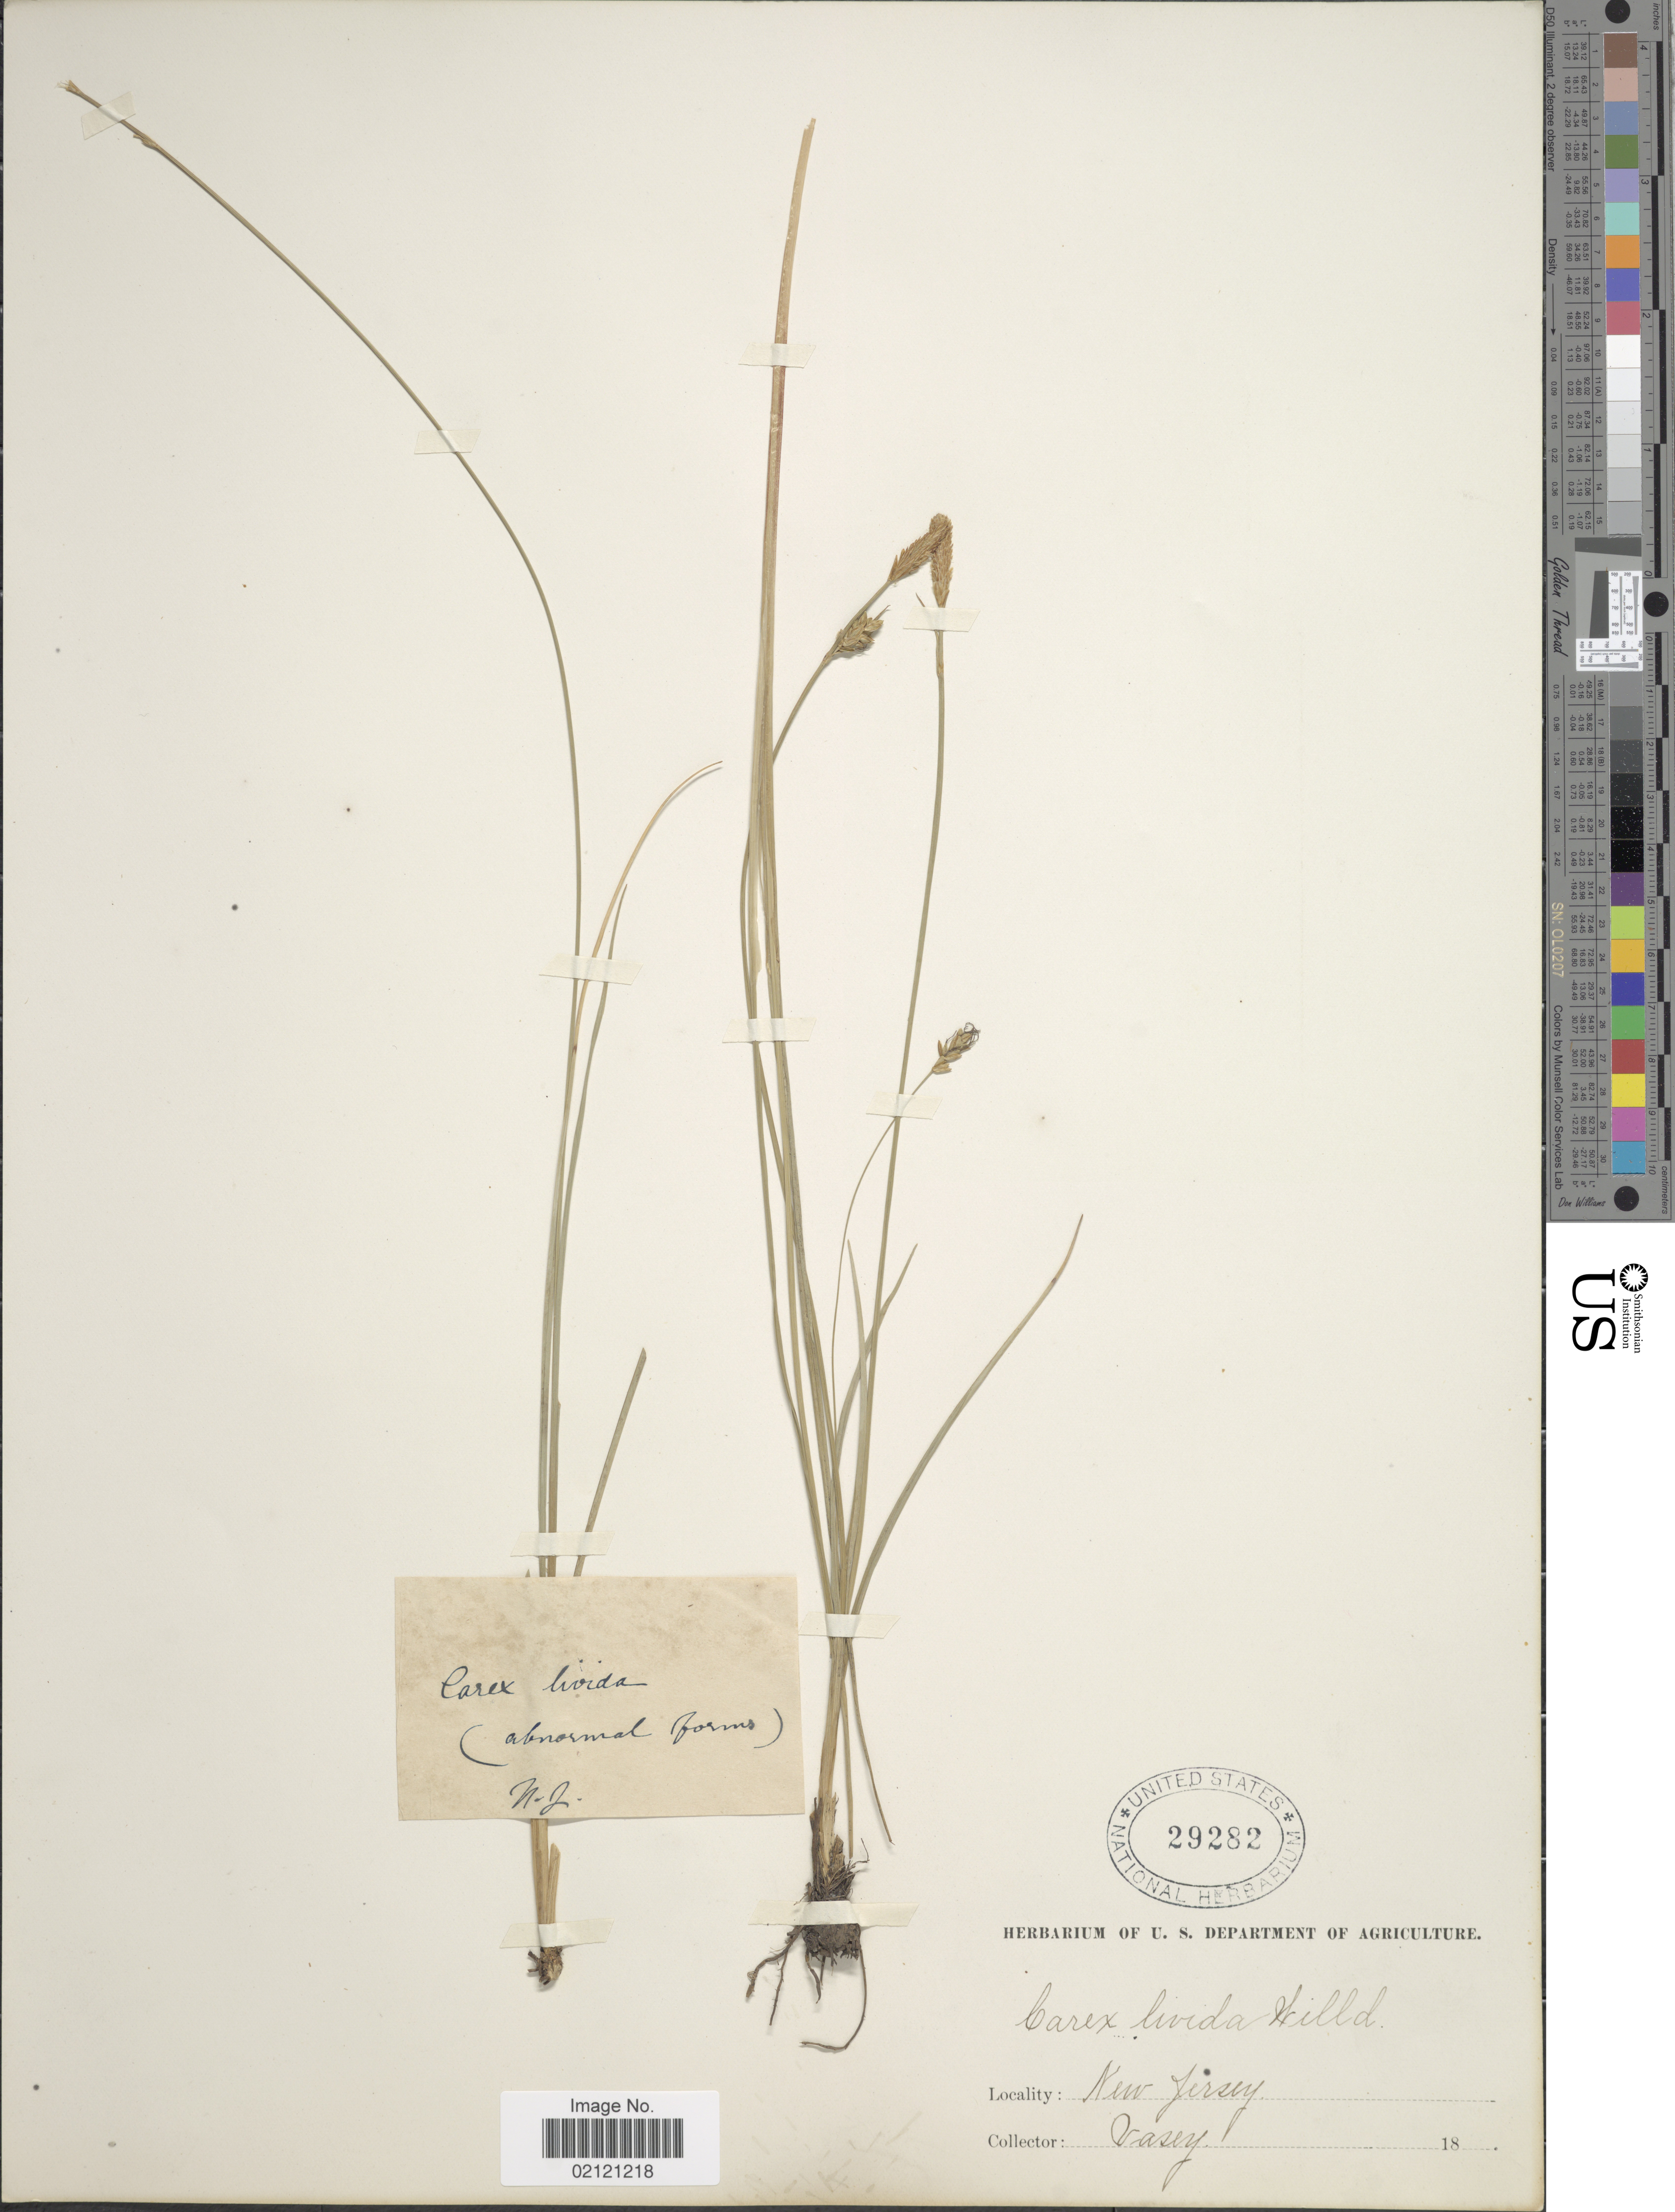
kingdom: Plantae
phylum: Tracheophyta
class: Liliopsida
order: Poales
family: Cyperaceae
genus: Carex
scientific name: Carex livida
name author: (Wahlenb.) Willd.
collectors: Vasey, --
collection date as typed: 18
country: United States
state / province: New Jersey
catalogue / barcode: US 29282